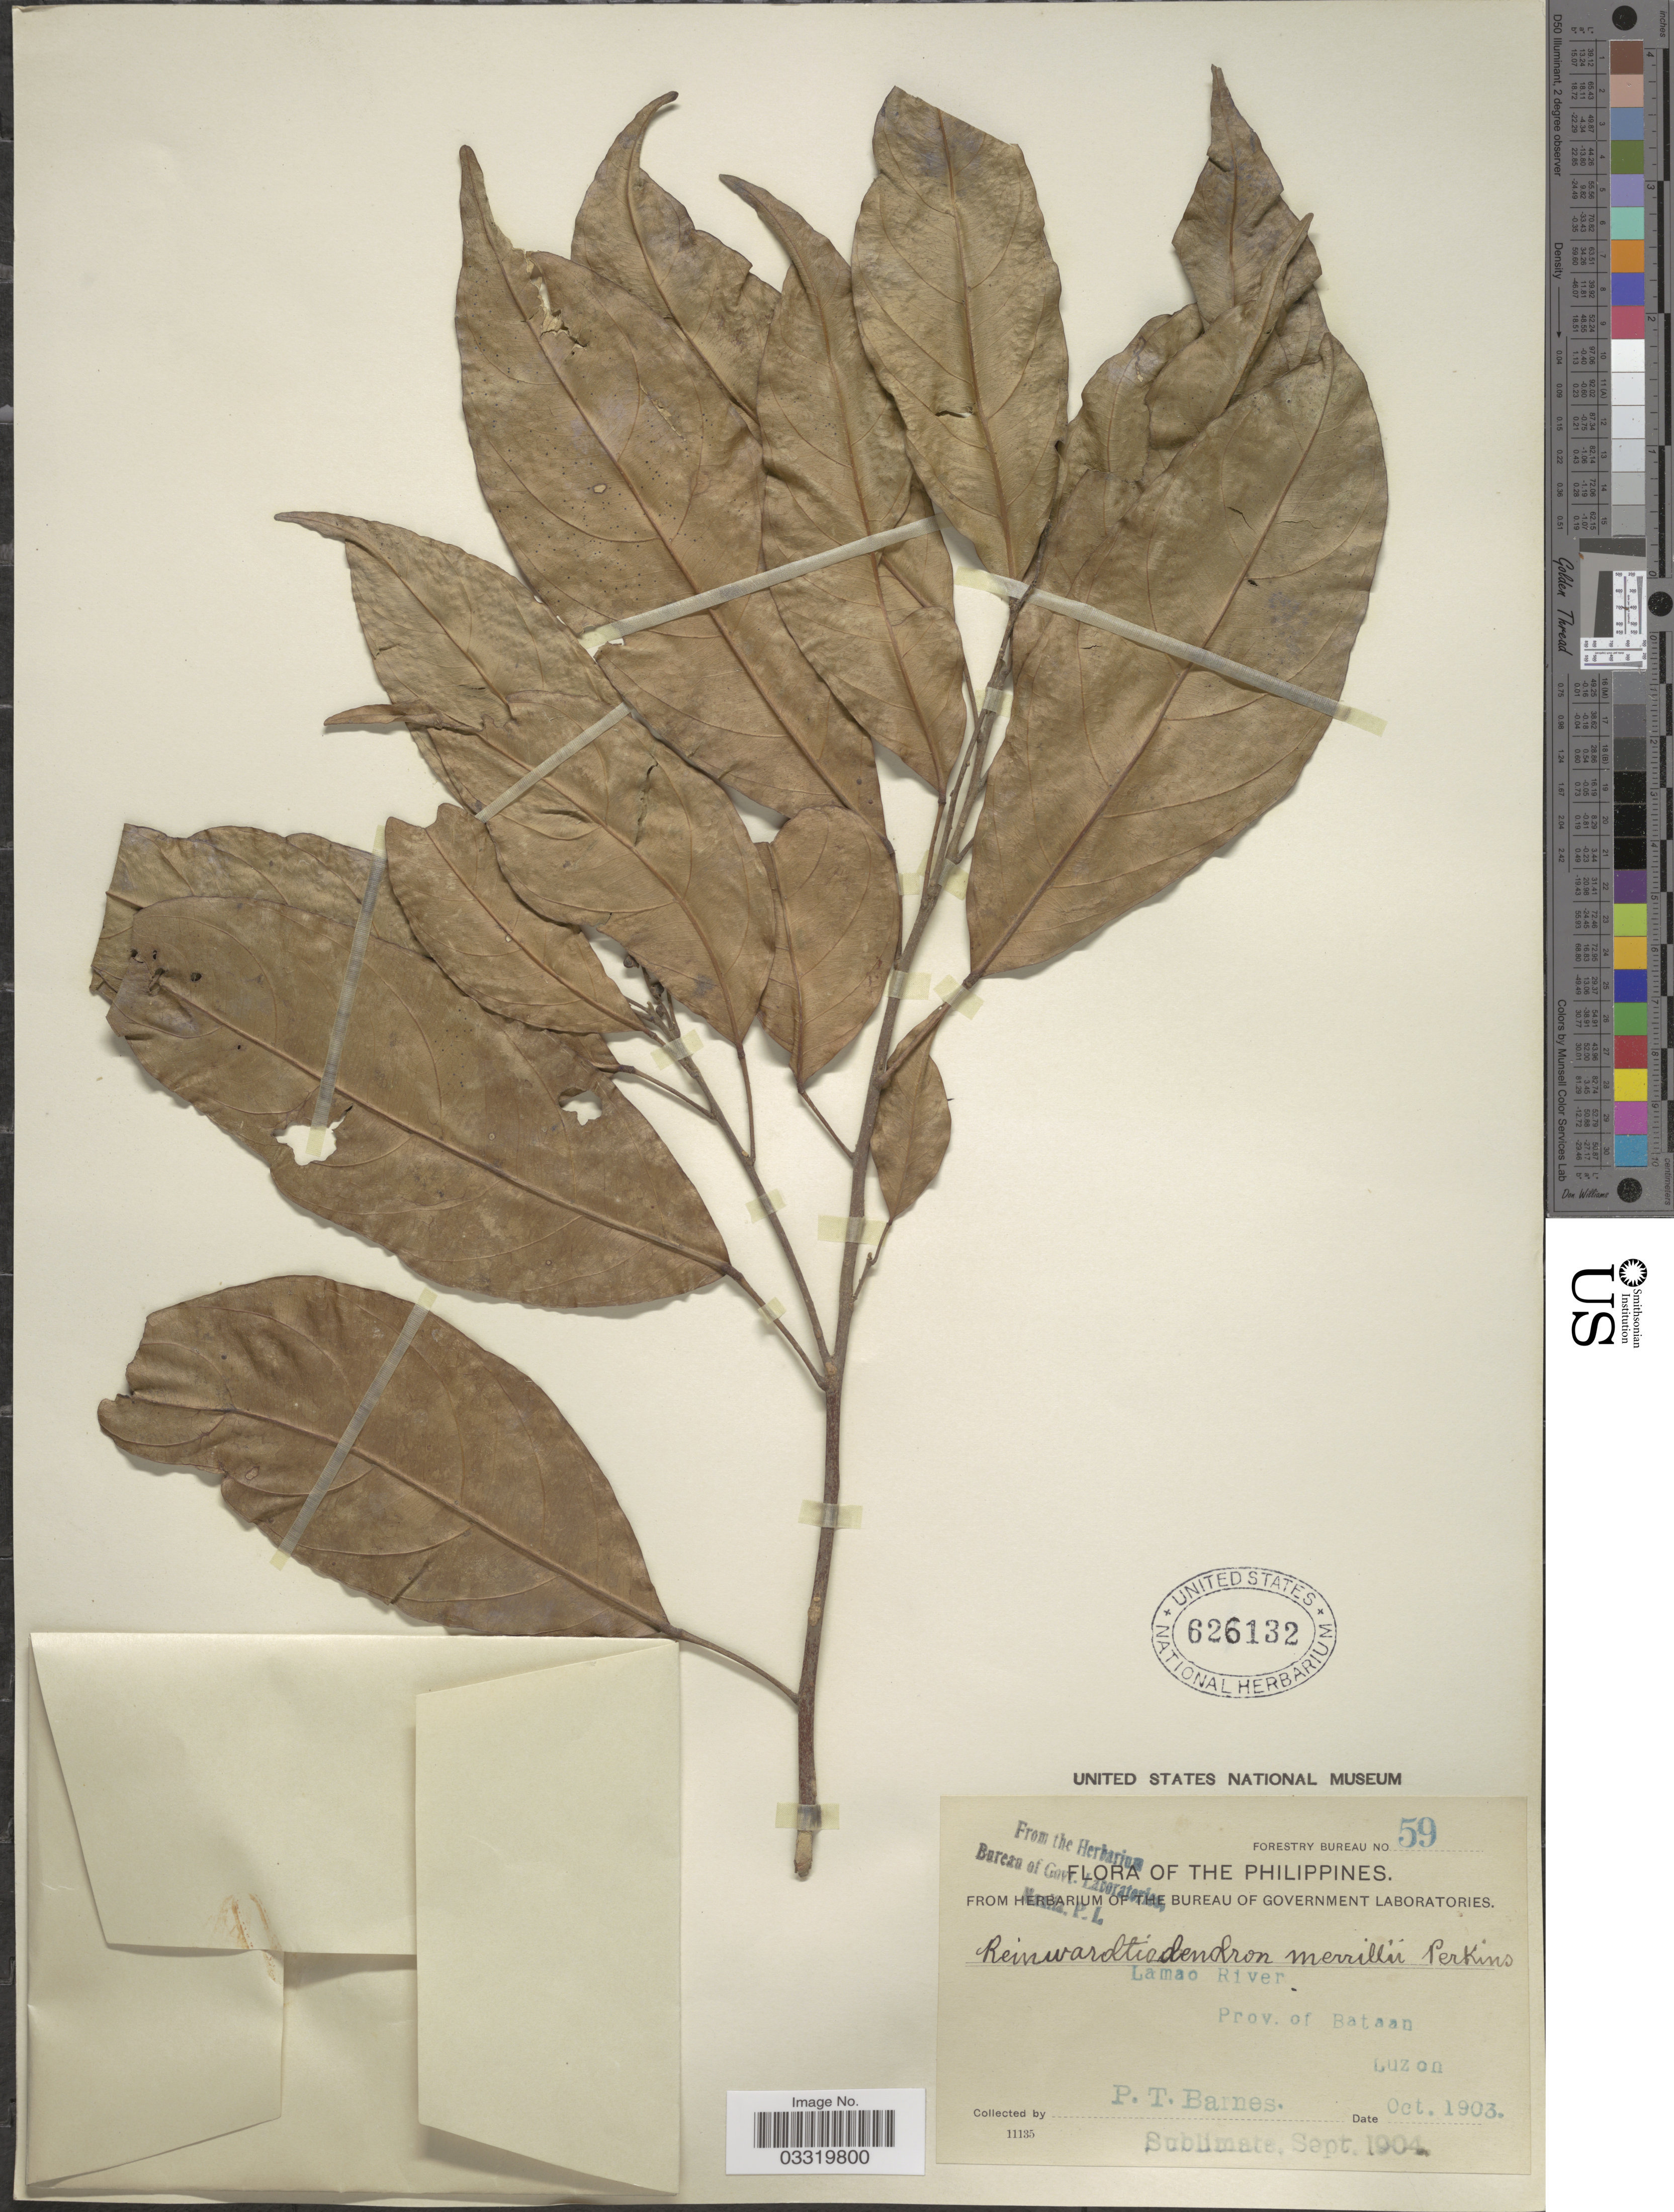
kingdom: Plantae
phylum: Tracheophyta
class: Magnoliopsida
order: Sapindales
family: Meliaceae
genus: Reinwardtiodendron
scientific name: Reinwardtiodendron celebicum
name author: Koord.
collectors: P. Barnes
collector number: Forestry Bureau 59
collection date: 1903-10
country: Philippines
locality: Lamao River, Prov. Bataan, Luzon.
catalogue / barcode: US 626132